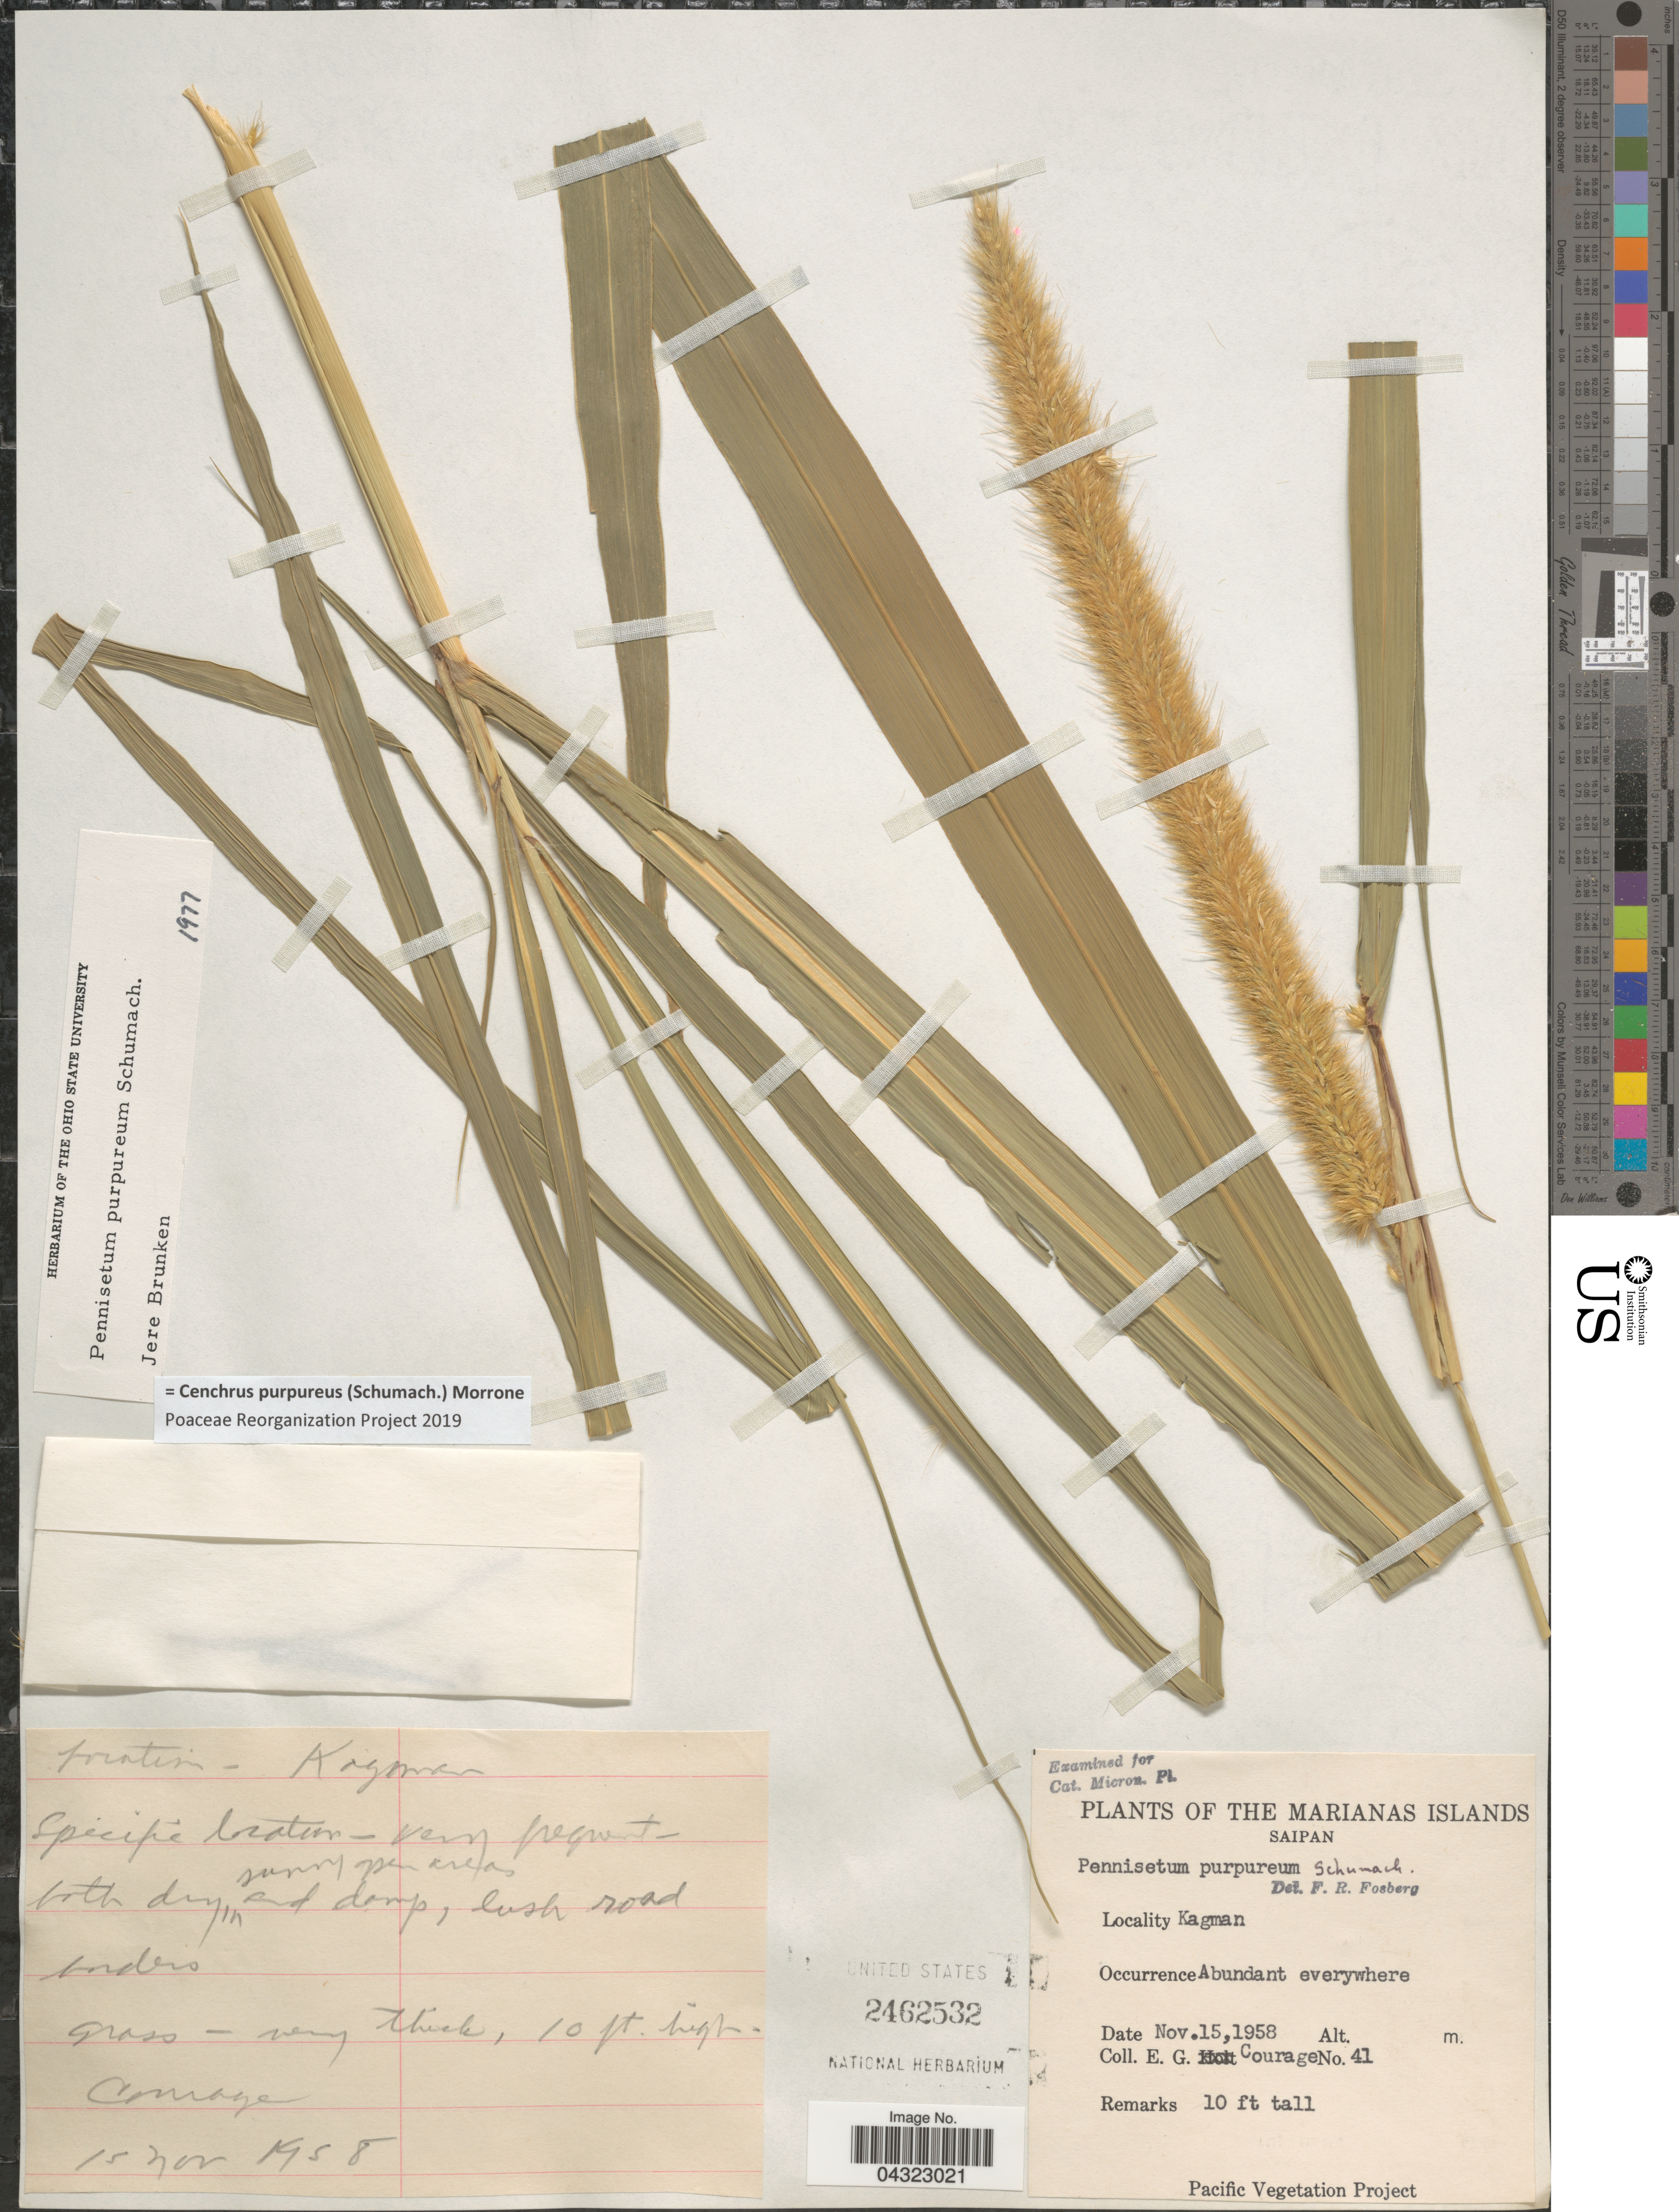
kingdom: Plantae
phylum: Tracheophyta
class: Liliopsida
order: Poales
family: Poaceae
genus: Cenchrus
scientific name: Cenchrus purpureus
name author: (Schumach.) Morrone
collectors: E. Courage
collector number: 41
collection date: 1958-11-15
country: Northern Mariana Islands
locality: The Marianas Islands. Saipan. Kagman.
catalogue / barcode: US 2462532